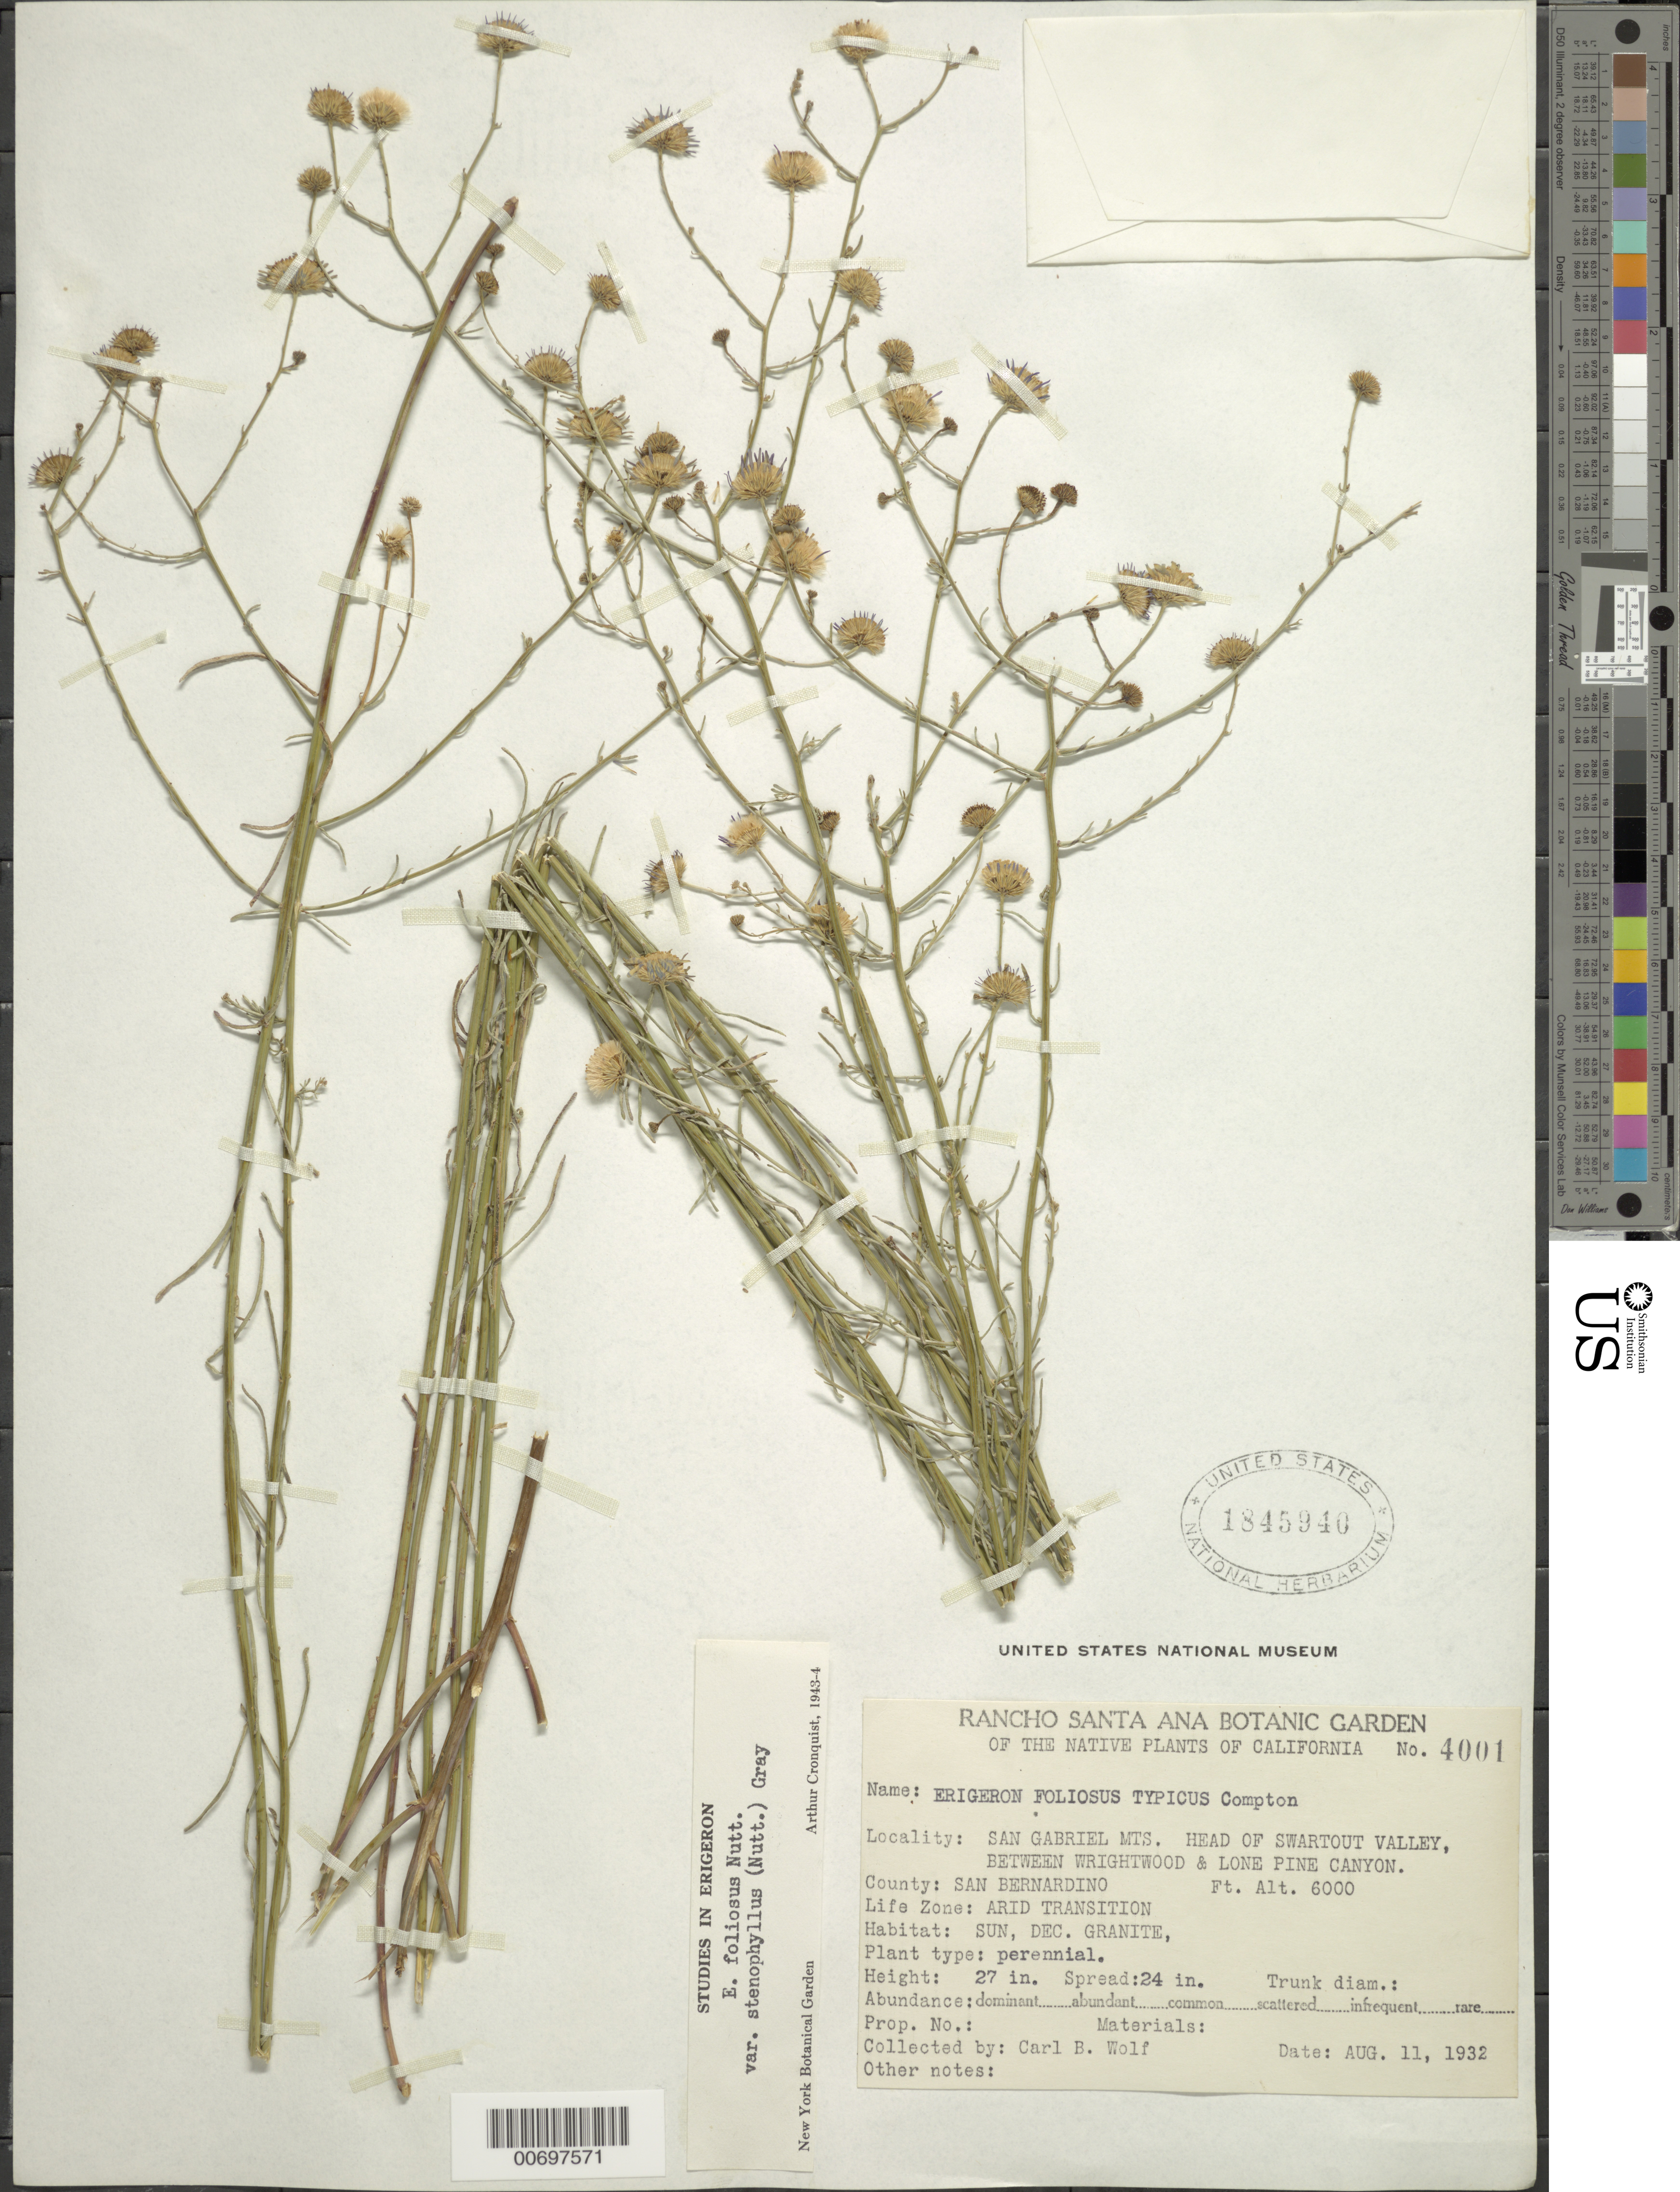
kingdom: Plantae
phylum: Tracheophyta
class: Magnoliopsida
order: Asterales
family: Asteraceae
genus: Erigeron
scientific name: Erigeron foliosus var. stenophyllus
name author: Nutt.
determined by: Cronquist, A. J.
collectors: C. B. Wolf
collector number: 4001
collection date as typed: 11 Aug 1932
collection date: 1932-08-11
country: United States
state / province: California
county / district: San Bernardino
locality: San Gabriel Mts. Head of Swartout Valley, Between Wrightwood & Lone Pine Canyon.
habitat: Arid Transition Life Zone. Sun, Dec. Granite.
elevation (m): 1829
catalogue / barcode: US 1845940